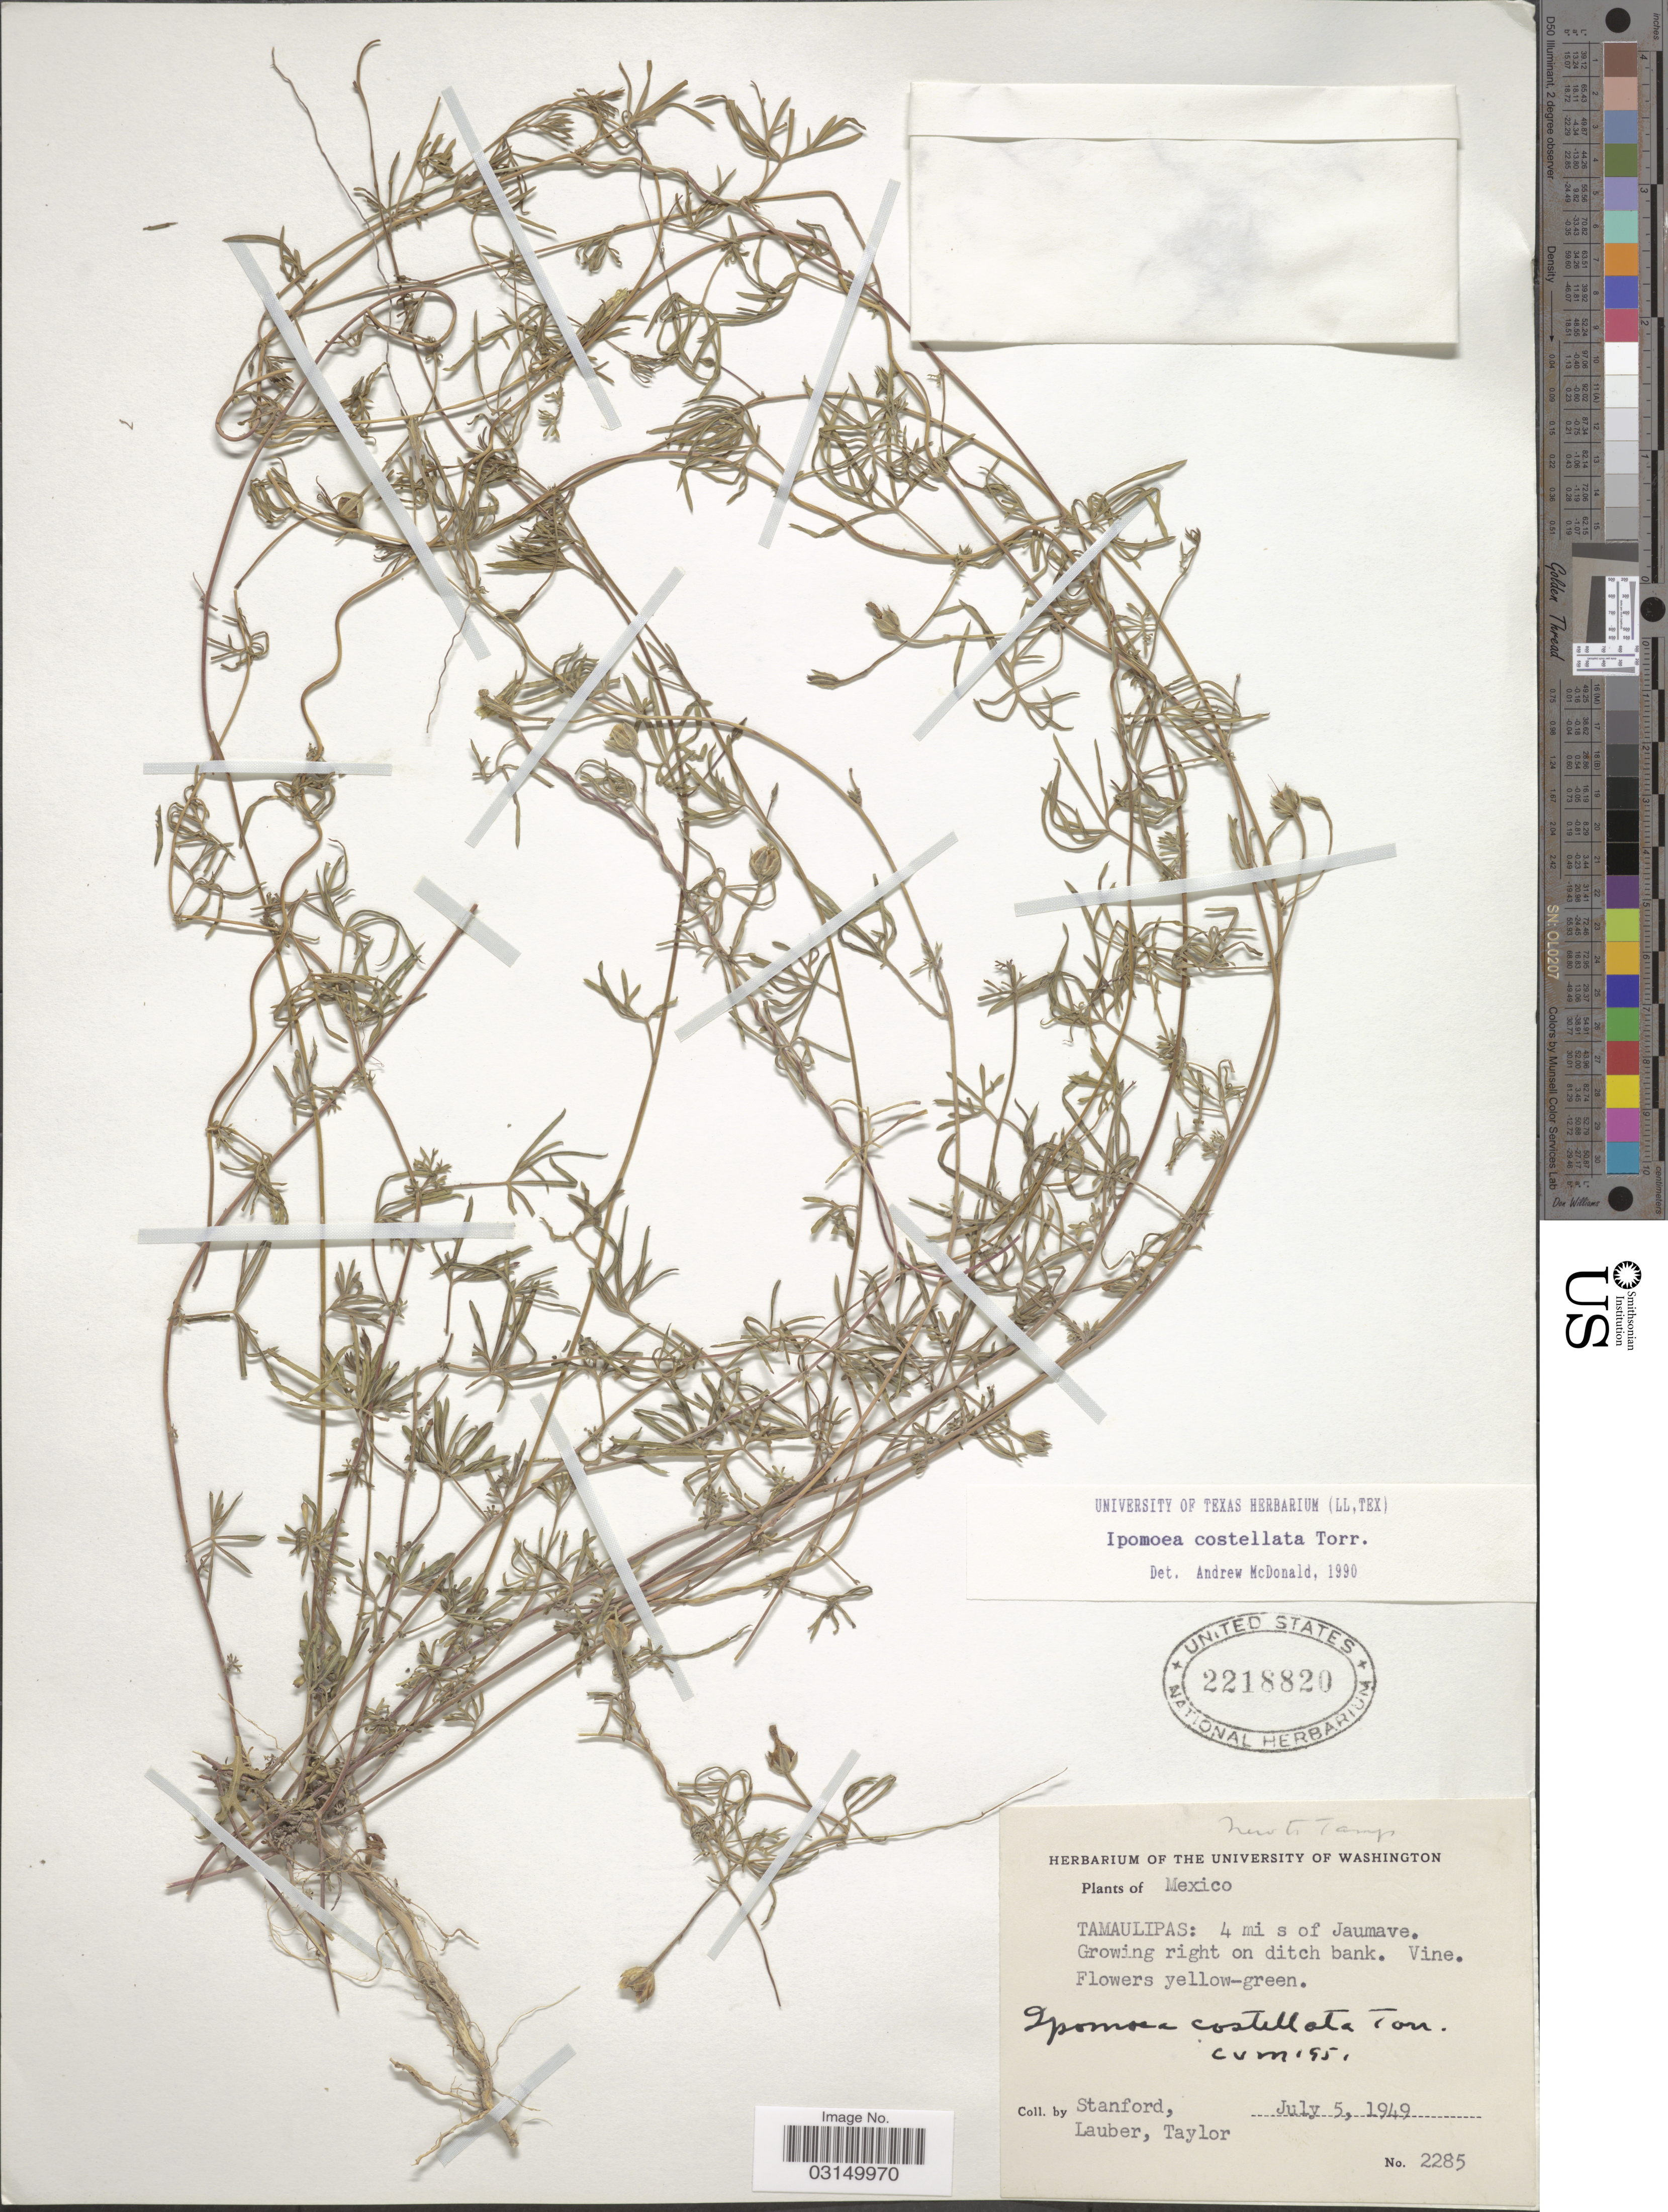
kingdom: Plantae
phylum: Tracheophyta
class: Magnoliopsida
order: Solanales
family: Convolvulaceae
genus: Ipomoea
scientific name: Ipomoea costellata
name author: Torr.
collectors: -. Stanford, -. Lauber & -. Taylor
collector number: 2285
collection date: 1949-07-05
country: Mexico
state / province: Tamaulipas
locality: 4 mi s of Jaumave.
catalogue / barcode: US 2218820